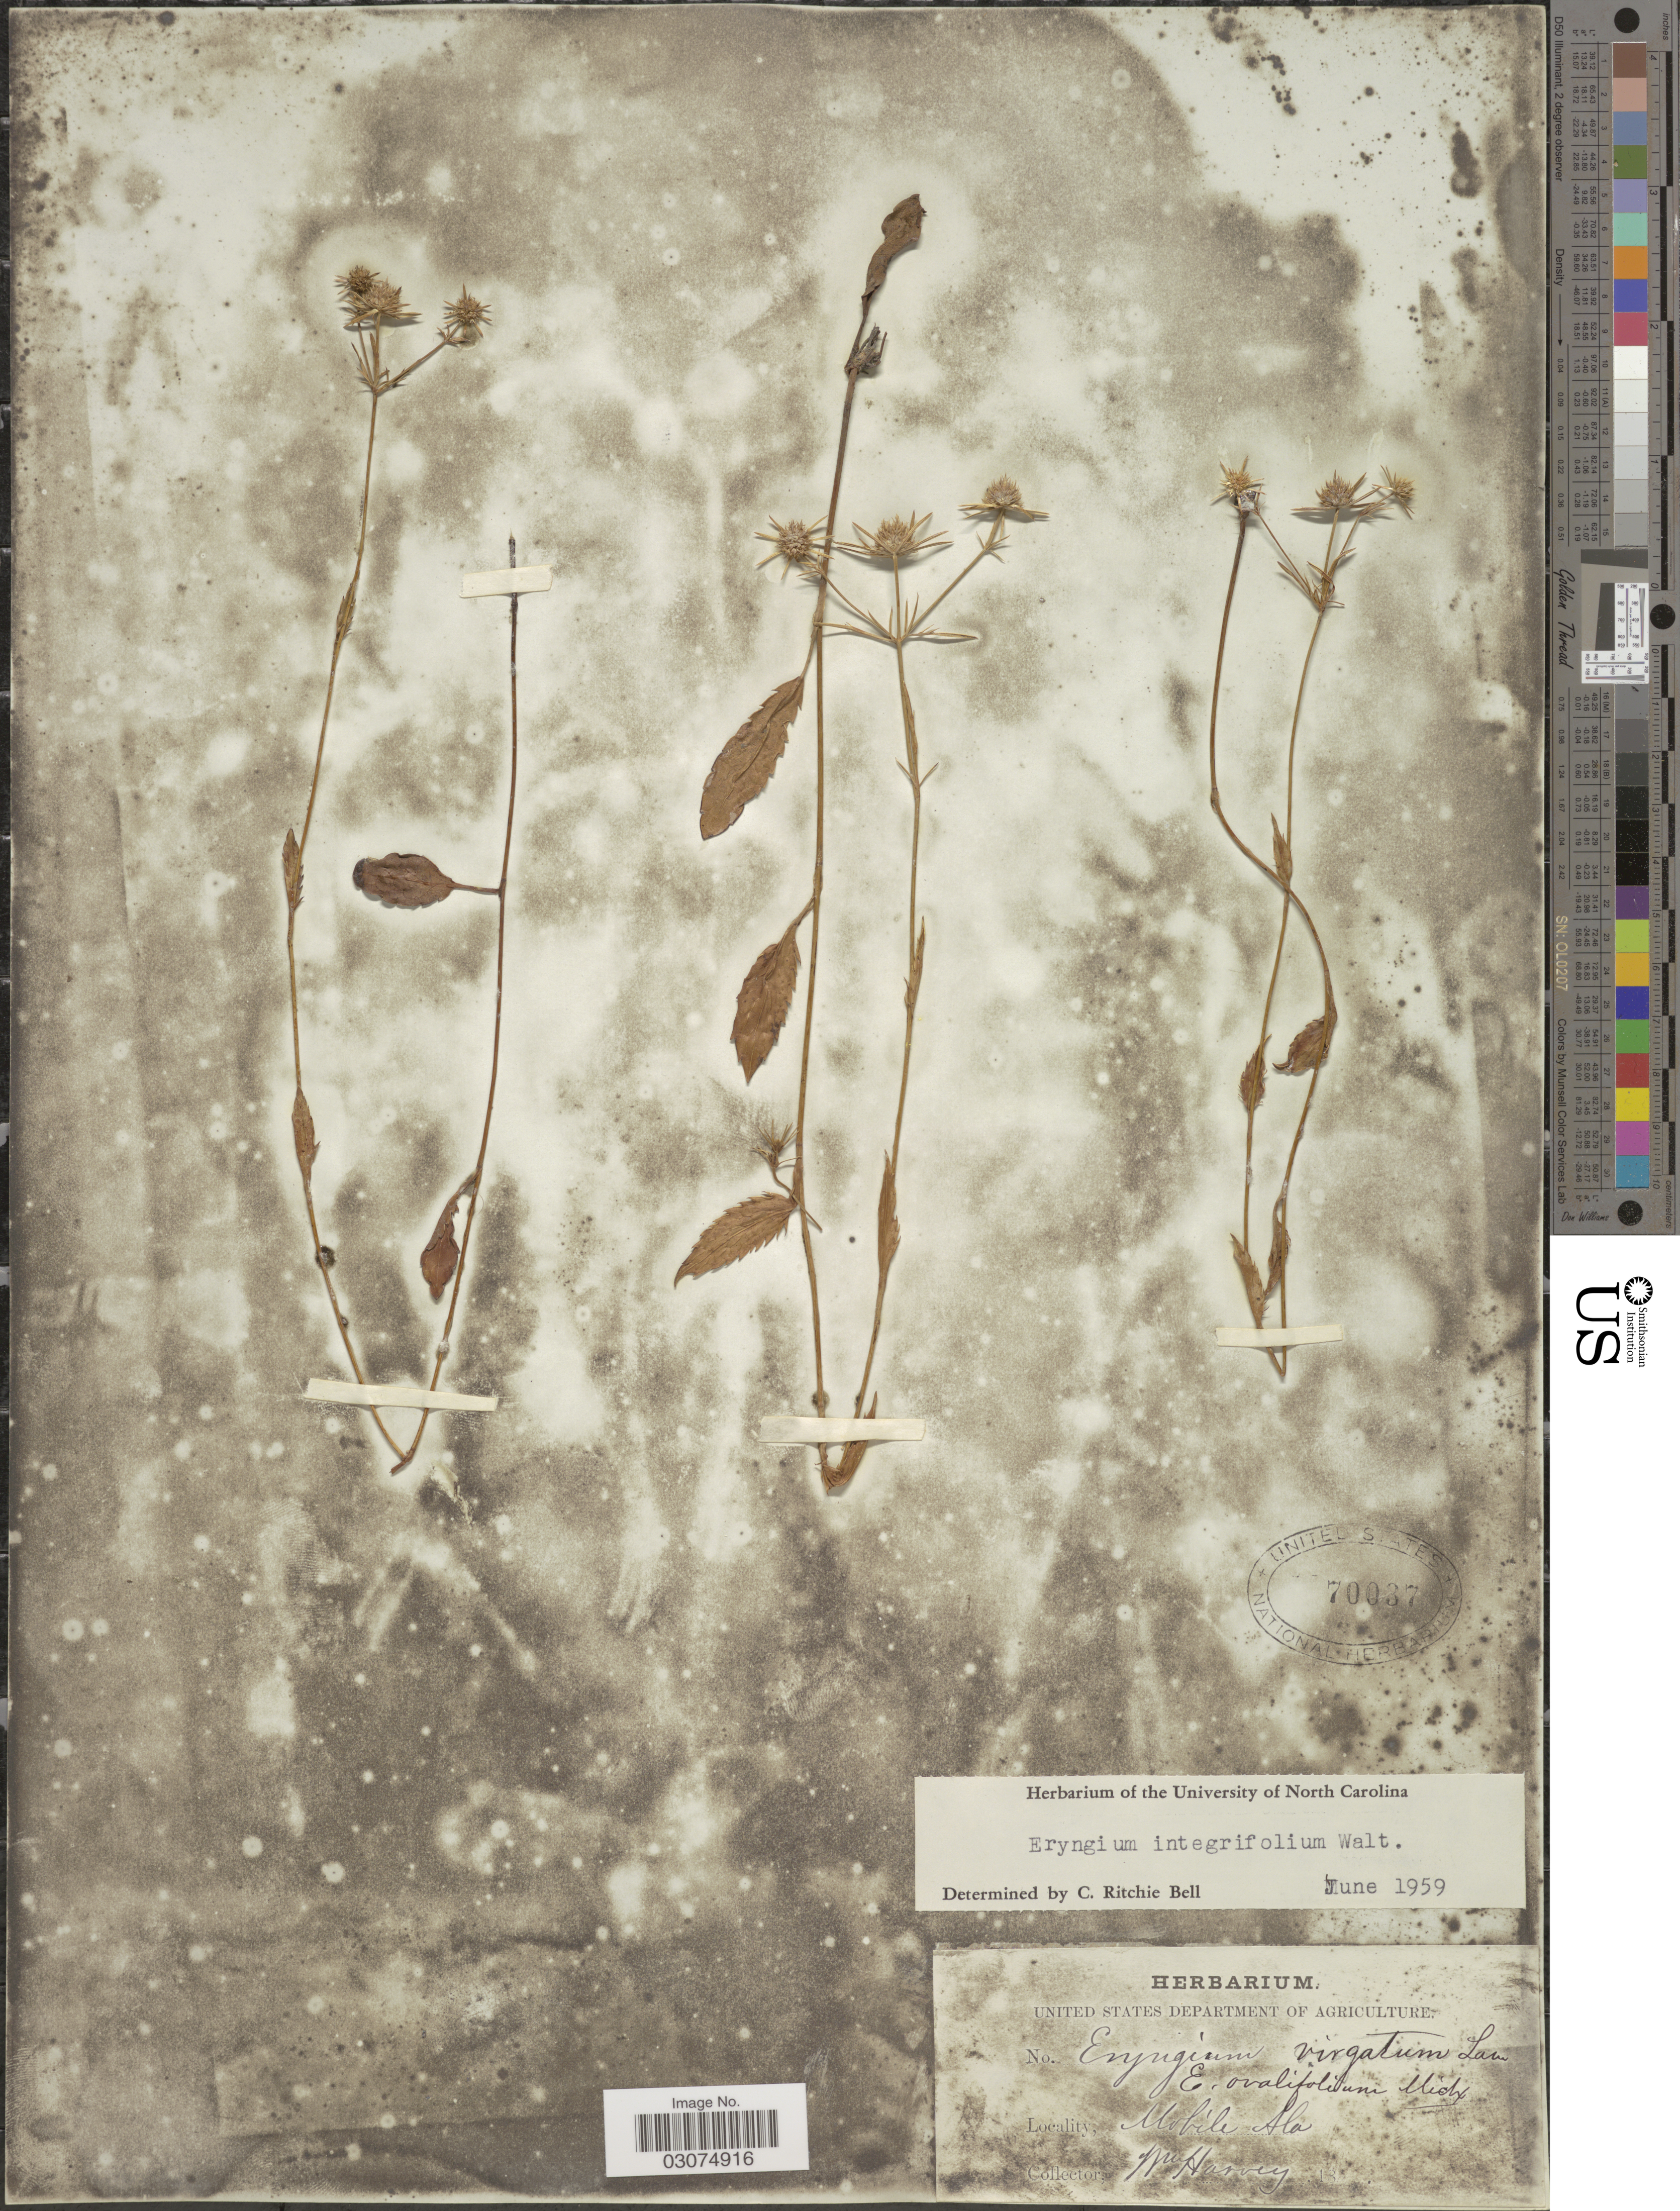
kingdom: Plantae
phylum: Tracheophyta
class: Magnoliopsida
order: Apiales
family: Apiaceae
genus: Eryngium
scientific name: Eryngium integrifolium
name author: Walter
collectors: W. Harvey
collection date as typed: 18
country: United States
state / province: Alabama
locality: Mobile.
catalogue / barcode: US 70037